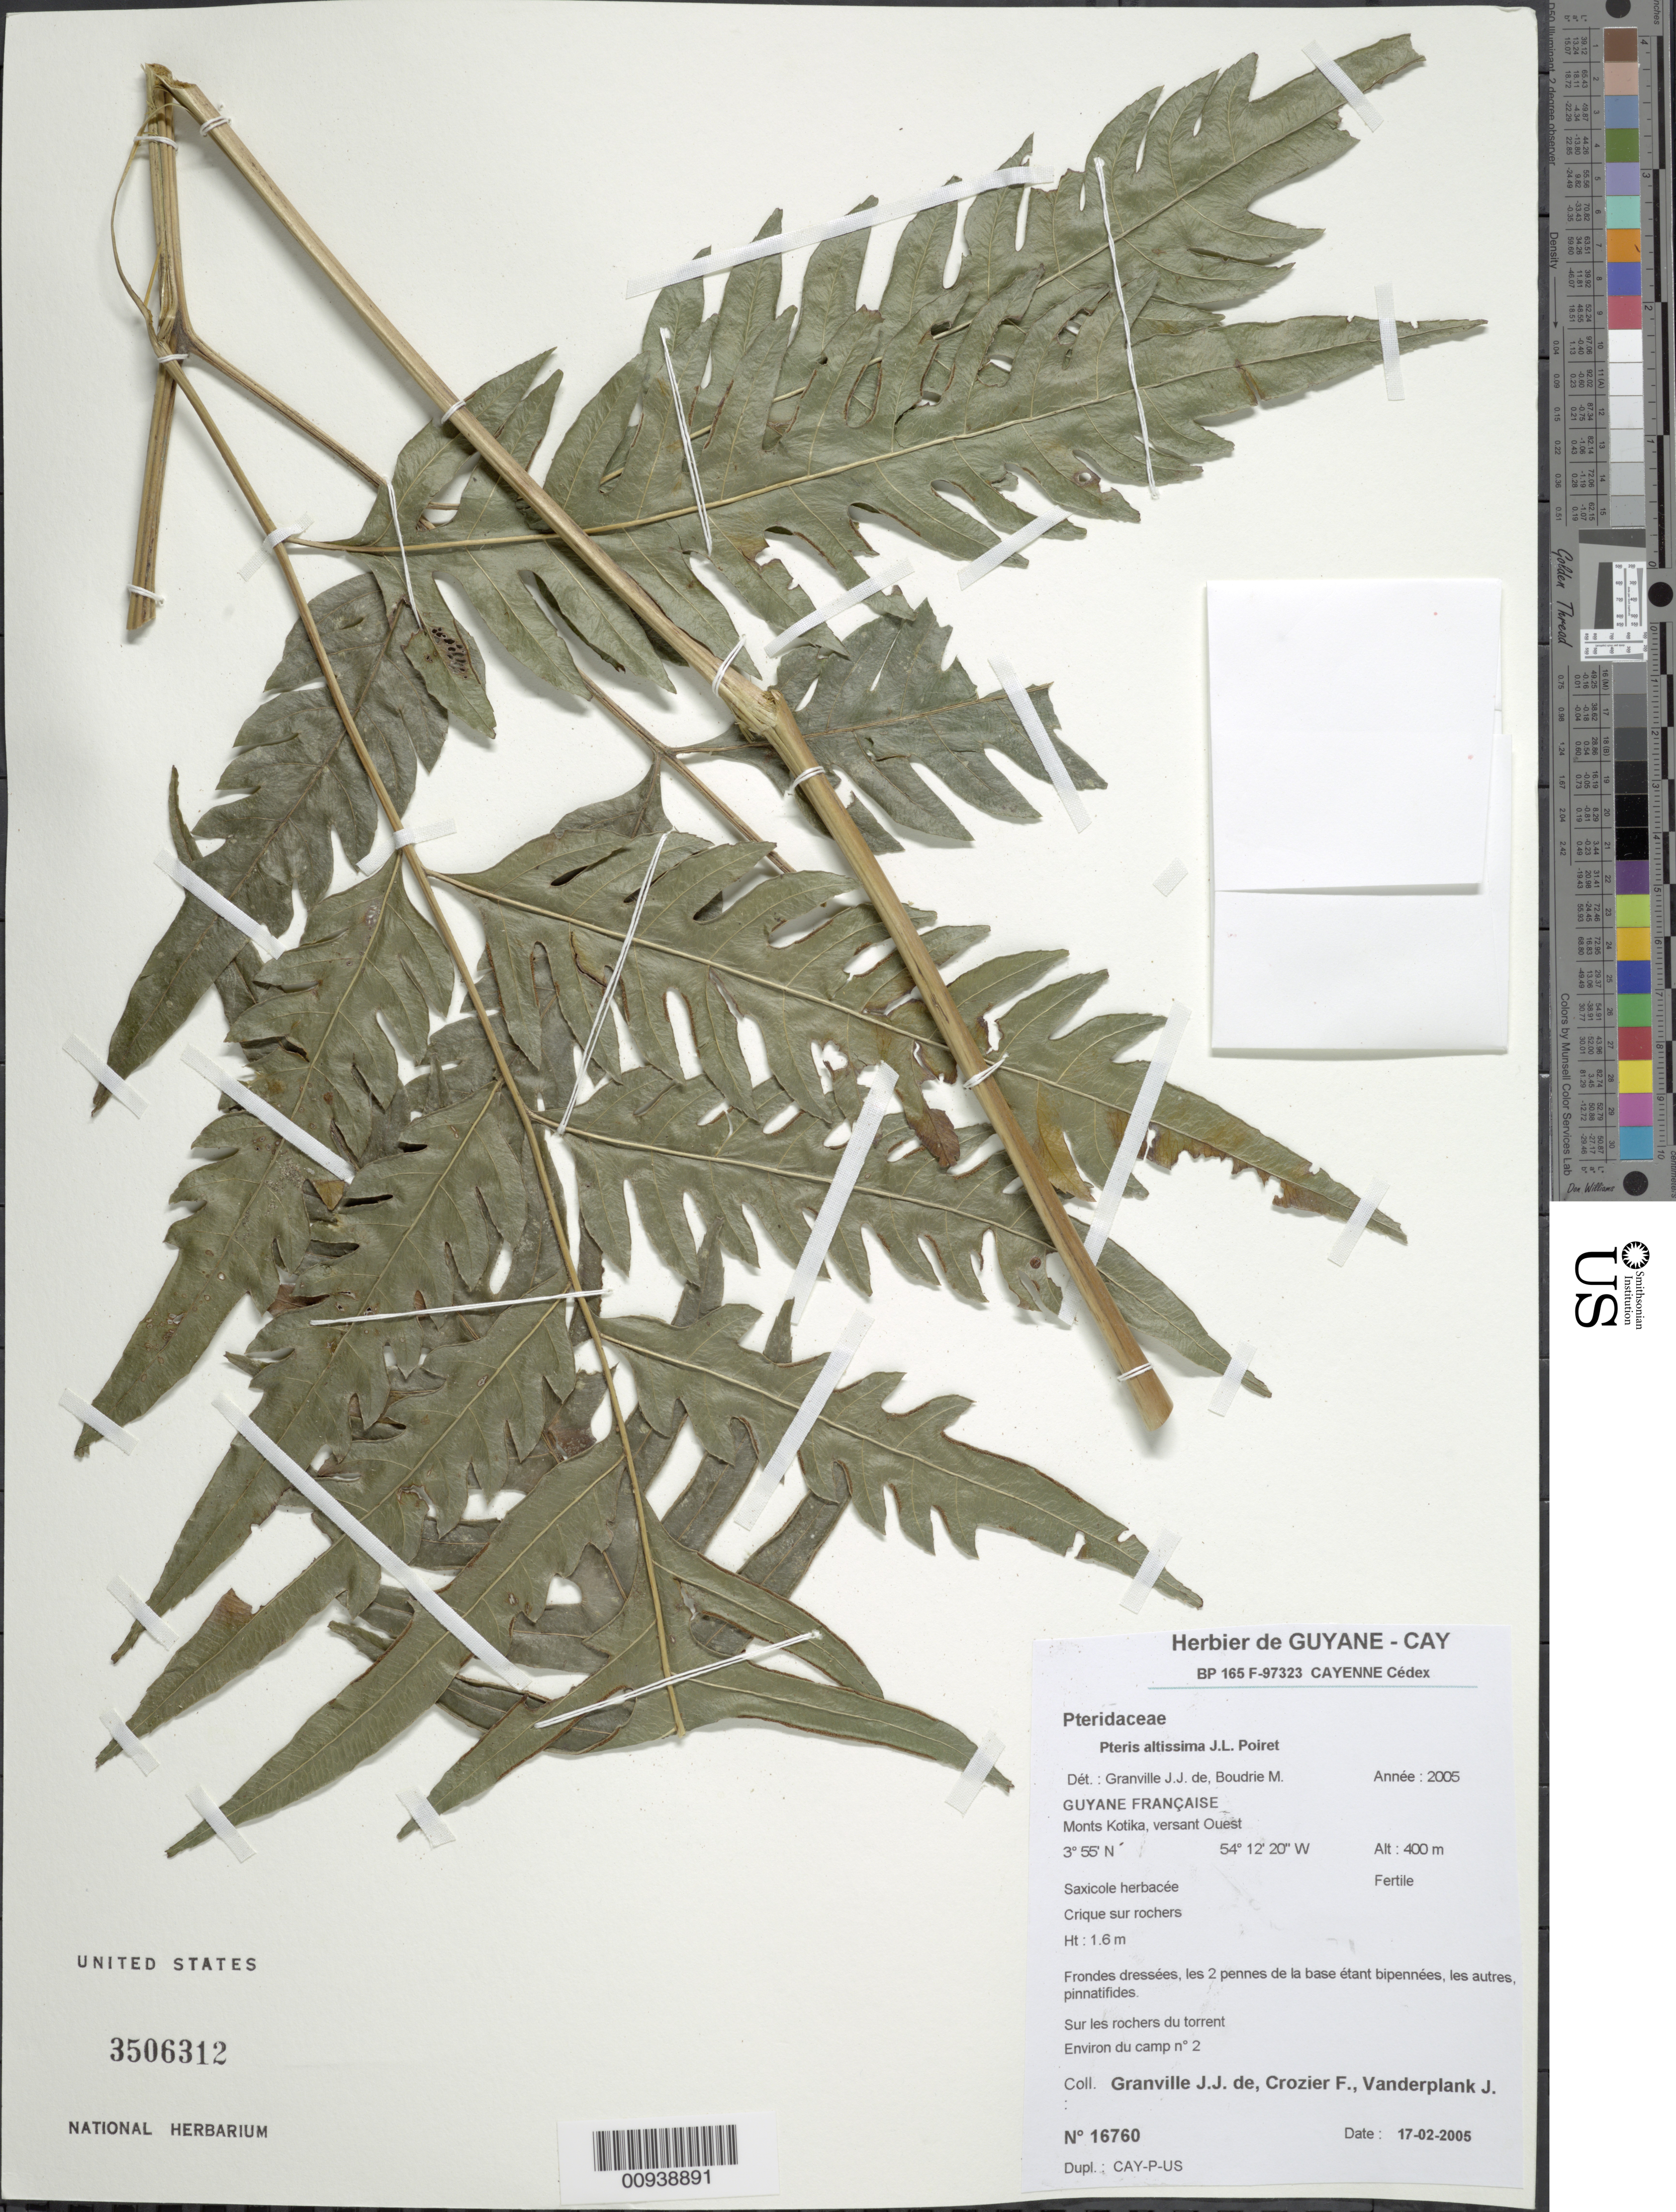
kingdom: Plantae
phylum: Tracheophyta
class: Polypodiopsida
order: Polypodiales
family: Pteridaceae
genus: Pteris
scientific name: Pteris altissima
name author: Poir.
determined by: Granville, J. J.; Boudrie, M.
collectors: J.-J. de Granville, F. Crozier & J. Vanderplank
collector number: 16760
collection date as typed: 17-Feb-05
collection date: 2005-02-17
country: French Guiana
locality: Monts Kotika, versant Ouest, environ du camp 2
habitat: Crique sur rochers; sur les rochers du torrent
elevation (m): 400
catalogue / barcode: US 3506312